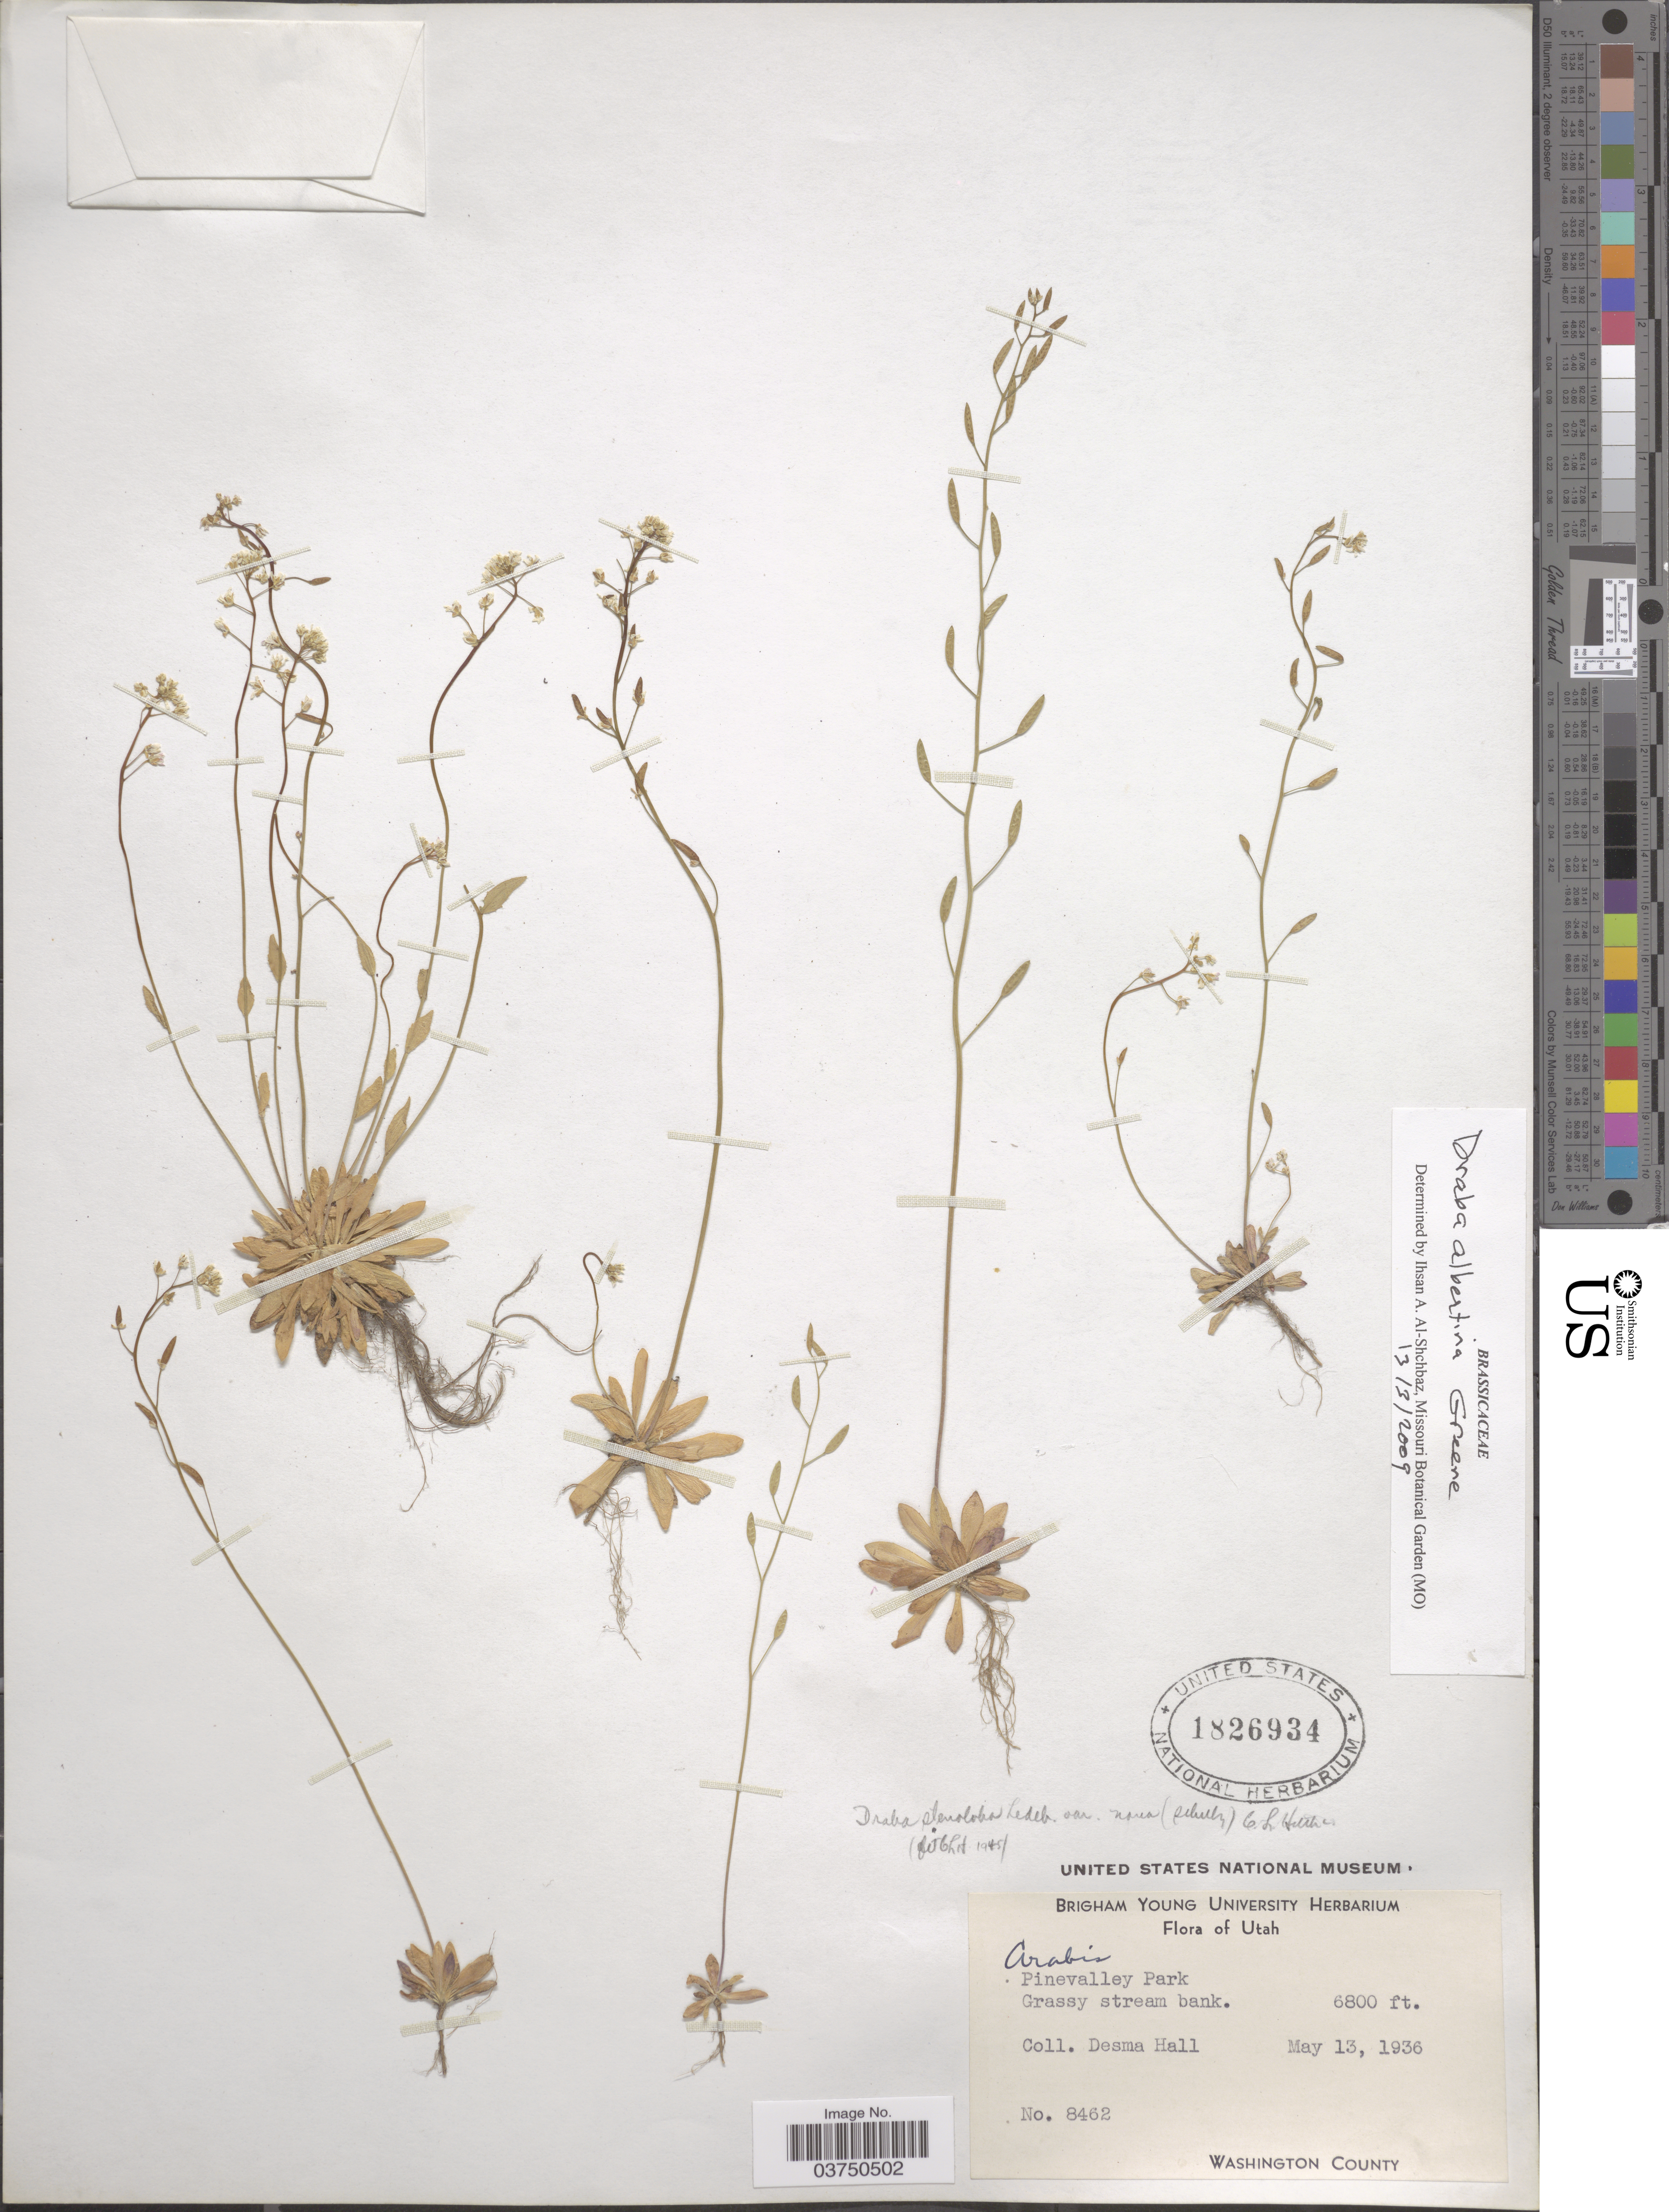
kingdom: Plantae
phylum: Tracheophyta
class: Magnoliopsida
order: Brassicales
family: Brassicaceae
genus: Draba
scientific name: Draba albertina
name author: Greene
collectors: D. Hall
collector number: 8462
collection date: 1936-05-13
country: United States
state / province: Utah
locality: Pinevalley Park. Washington County.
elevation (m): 2073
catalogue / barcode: US 1826934